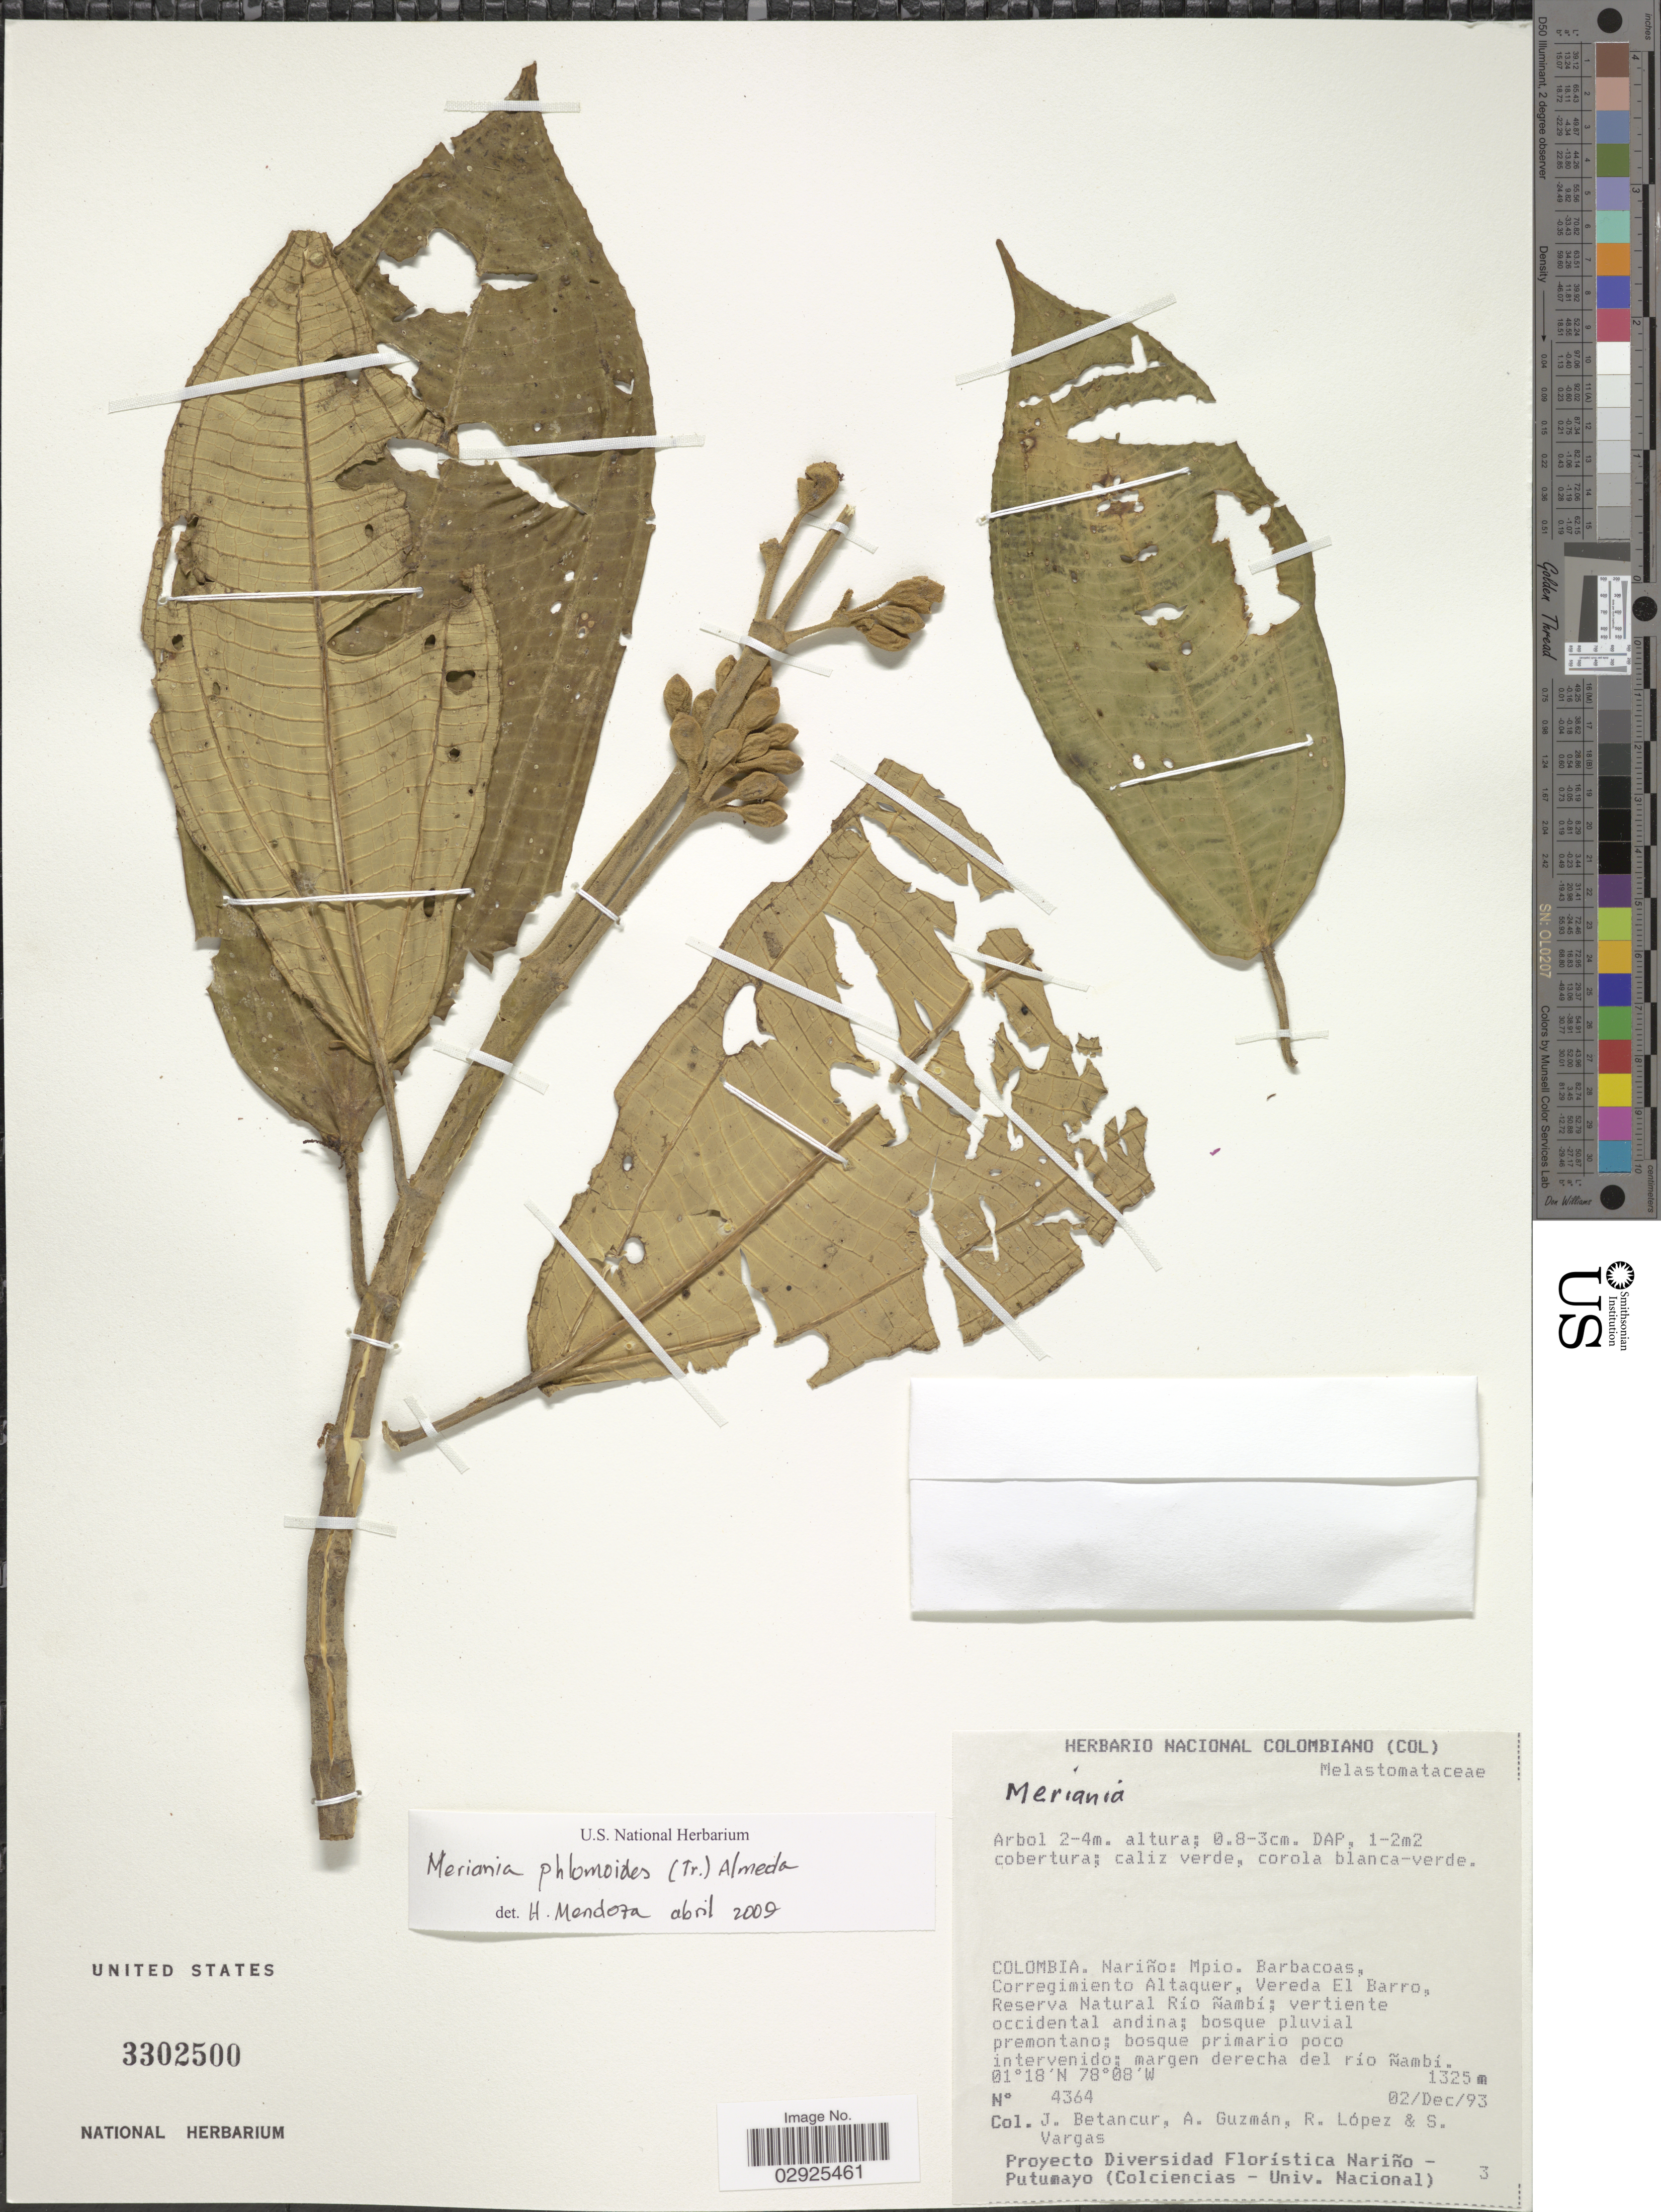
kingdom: Plantae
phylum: Tracheophyta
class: Magnoliopsida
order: Myrtales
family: Melastomataceae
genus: Meriania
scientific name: Meriania phlomoides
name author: (Triana) Almeda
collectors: J. Betancur, A. Guzman, R. Lopez & S. Vargas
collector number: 4364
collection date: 1993-12-02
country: Colombia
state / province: Nariño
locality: Nariño: Mpio. Barbacoas, Corregimiento Altaquer, Vereda El Barro, Reserva Natural Rio Nambi; vertiente occidental andina, margen izquierda del río ñambi.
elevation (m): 1325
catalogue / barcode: US 3302500